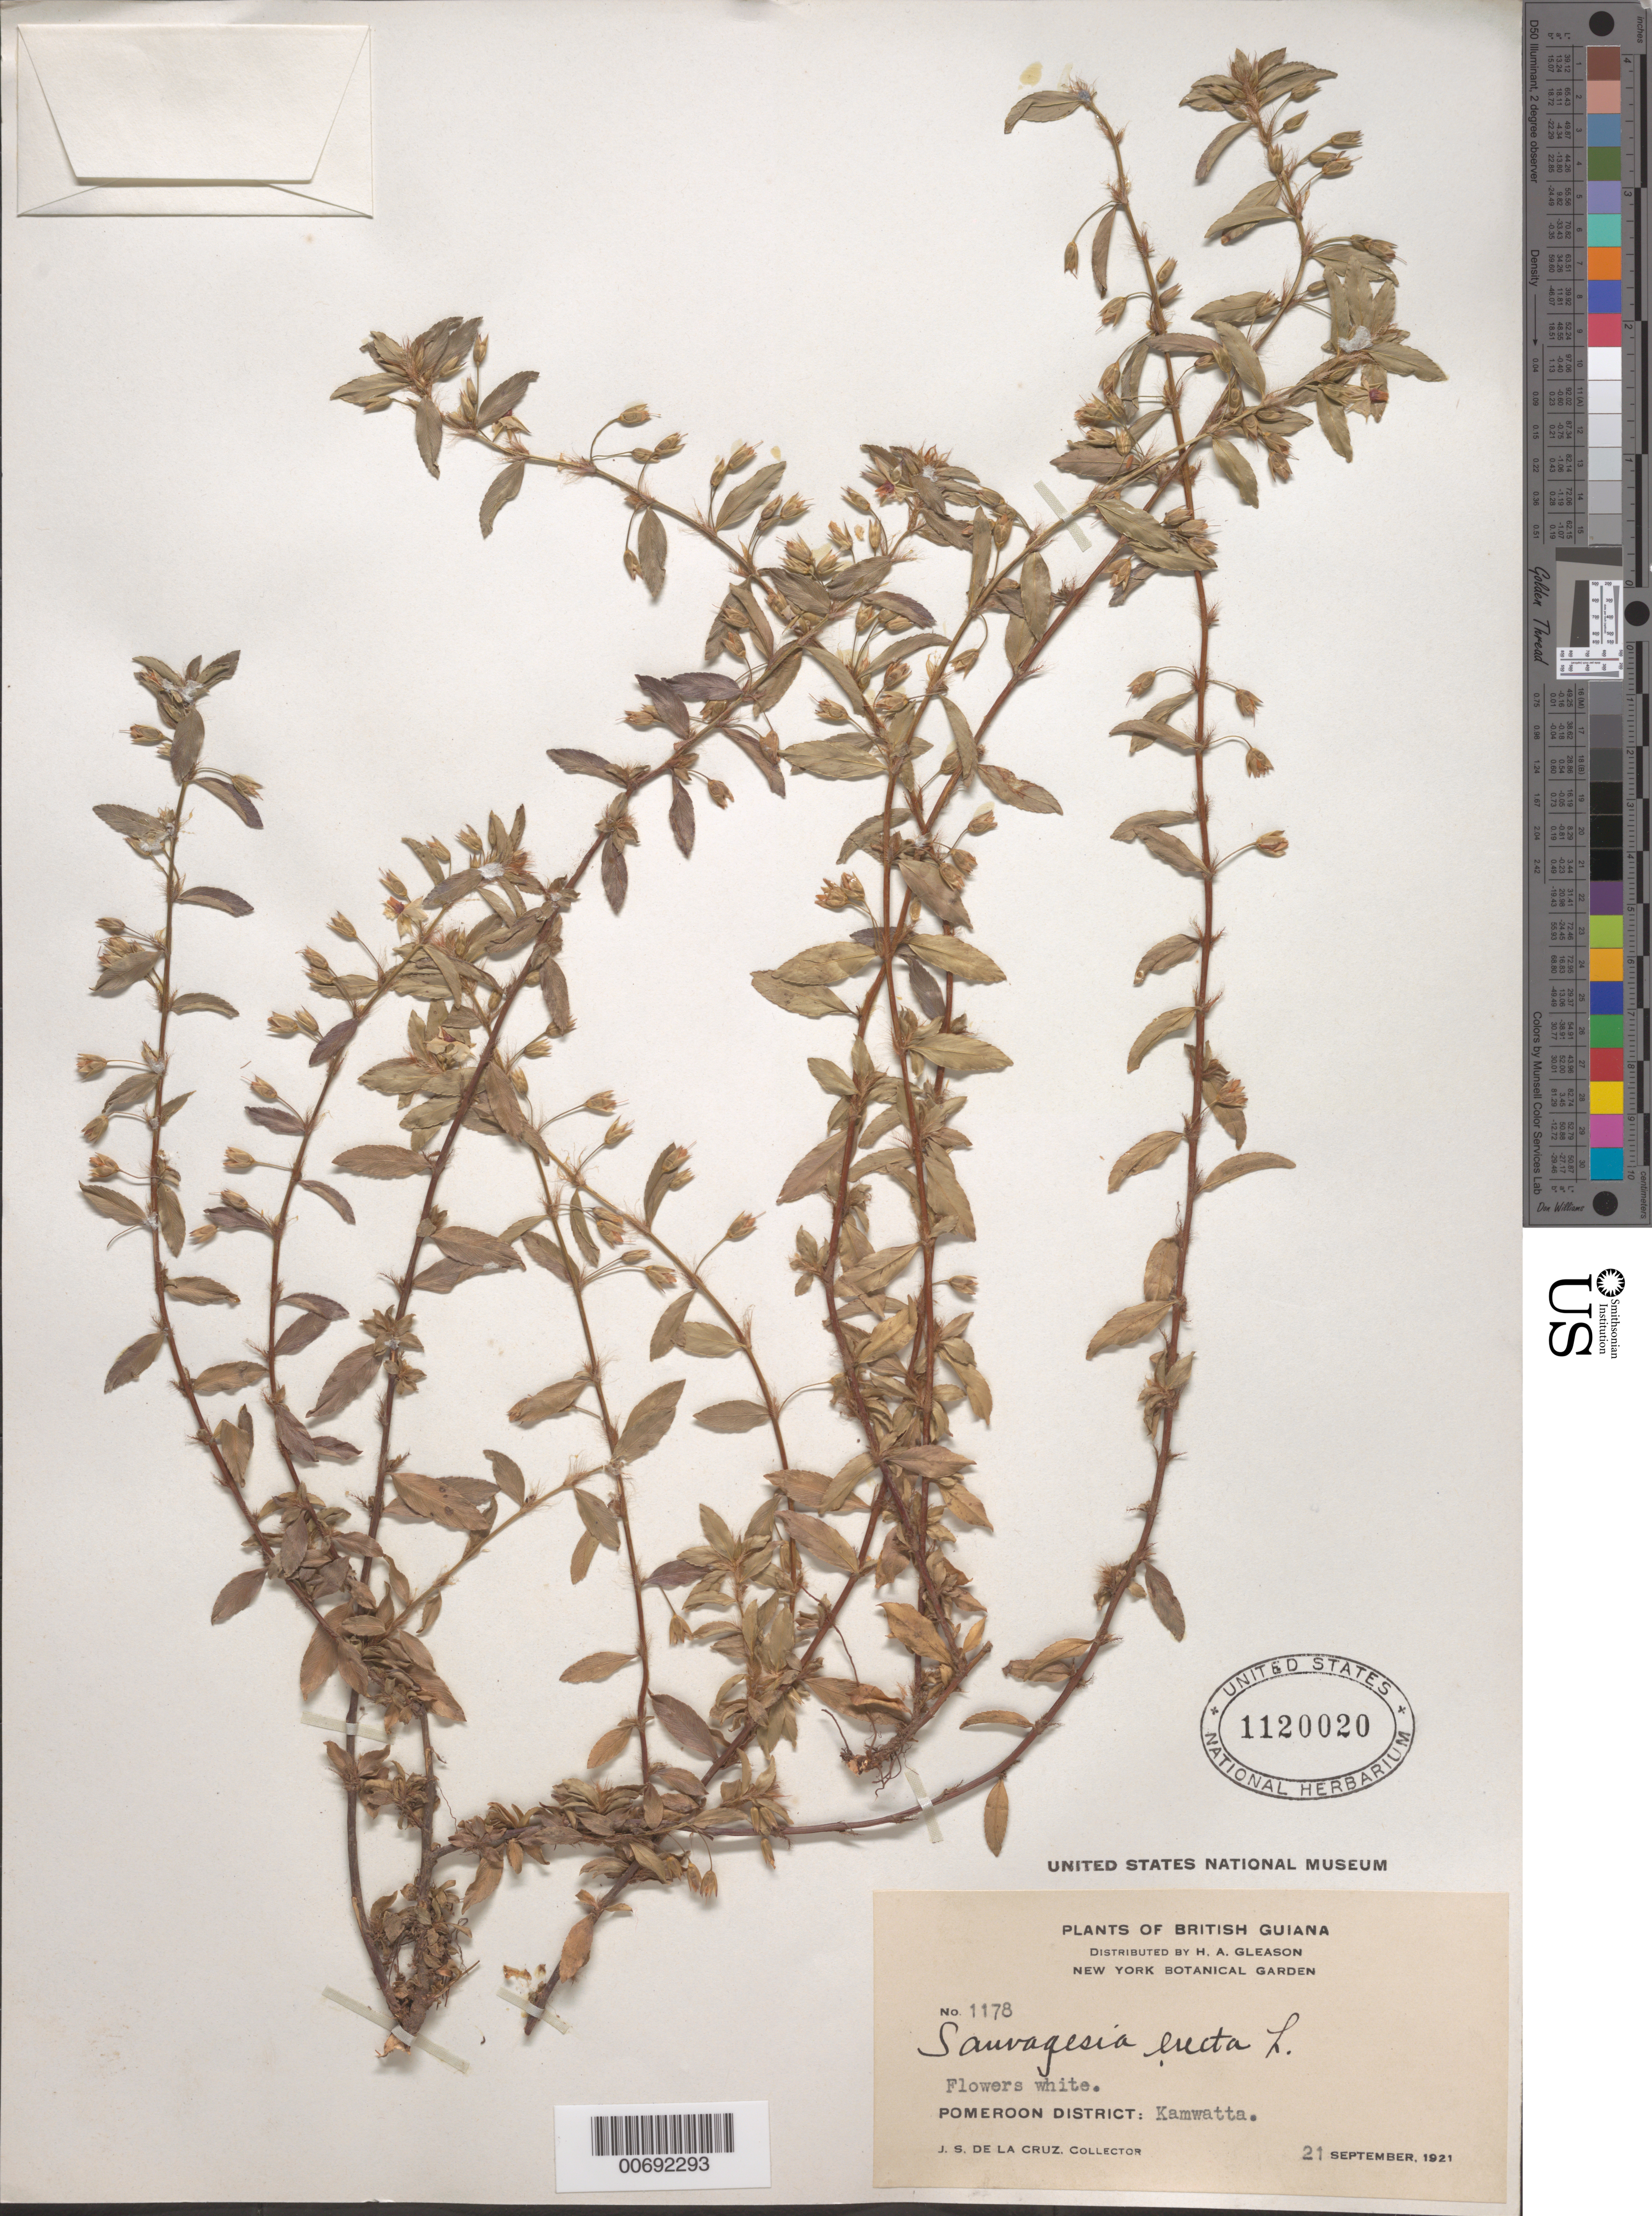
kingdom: Plantae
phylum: Tracheophyta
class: Magnoliopsida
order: Malpighiales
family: Ochnaceae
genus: Sauvagesia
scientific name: Sauvagesia erecta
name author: L.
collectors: J. S. de la Cruz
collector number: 1178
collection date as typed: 21-Sep-21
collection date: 1921-09-21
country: Guyana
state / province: Barima-Waini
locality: Kamwatta, Pomeroon Dist.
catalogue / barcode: US 1120020